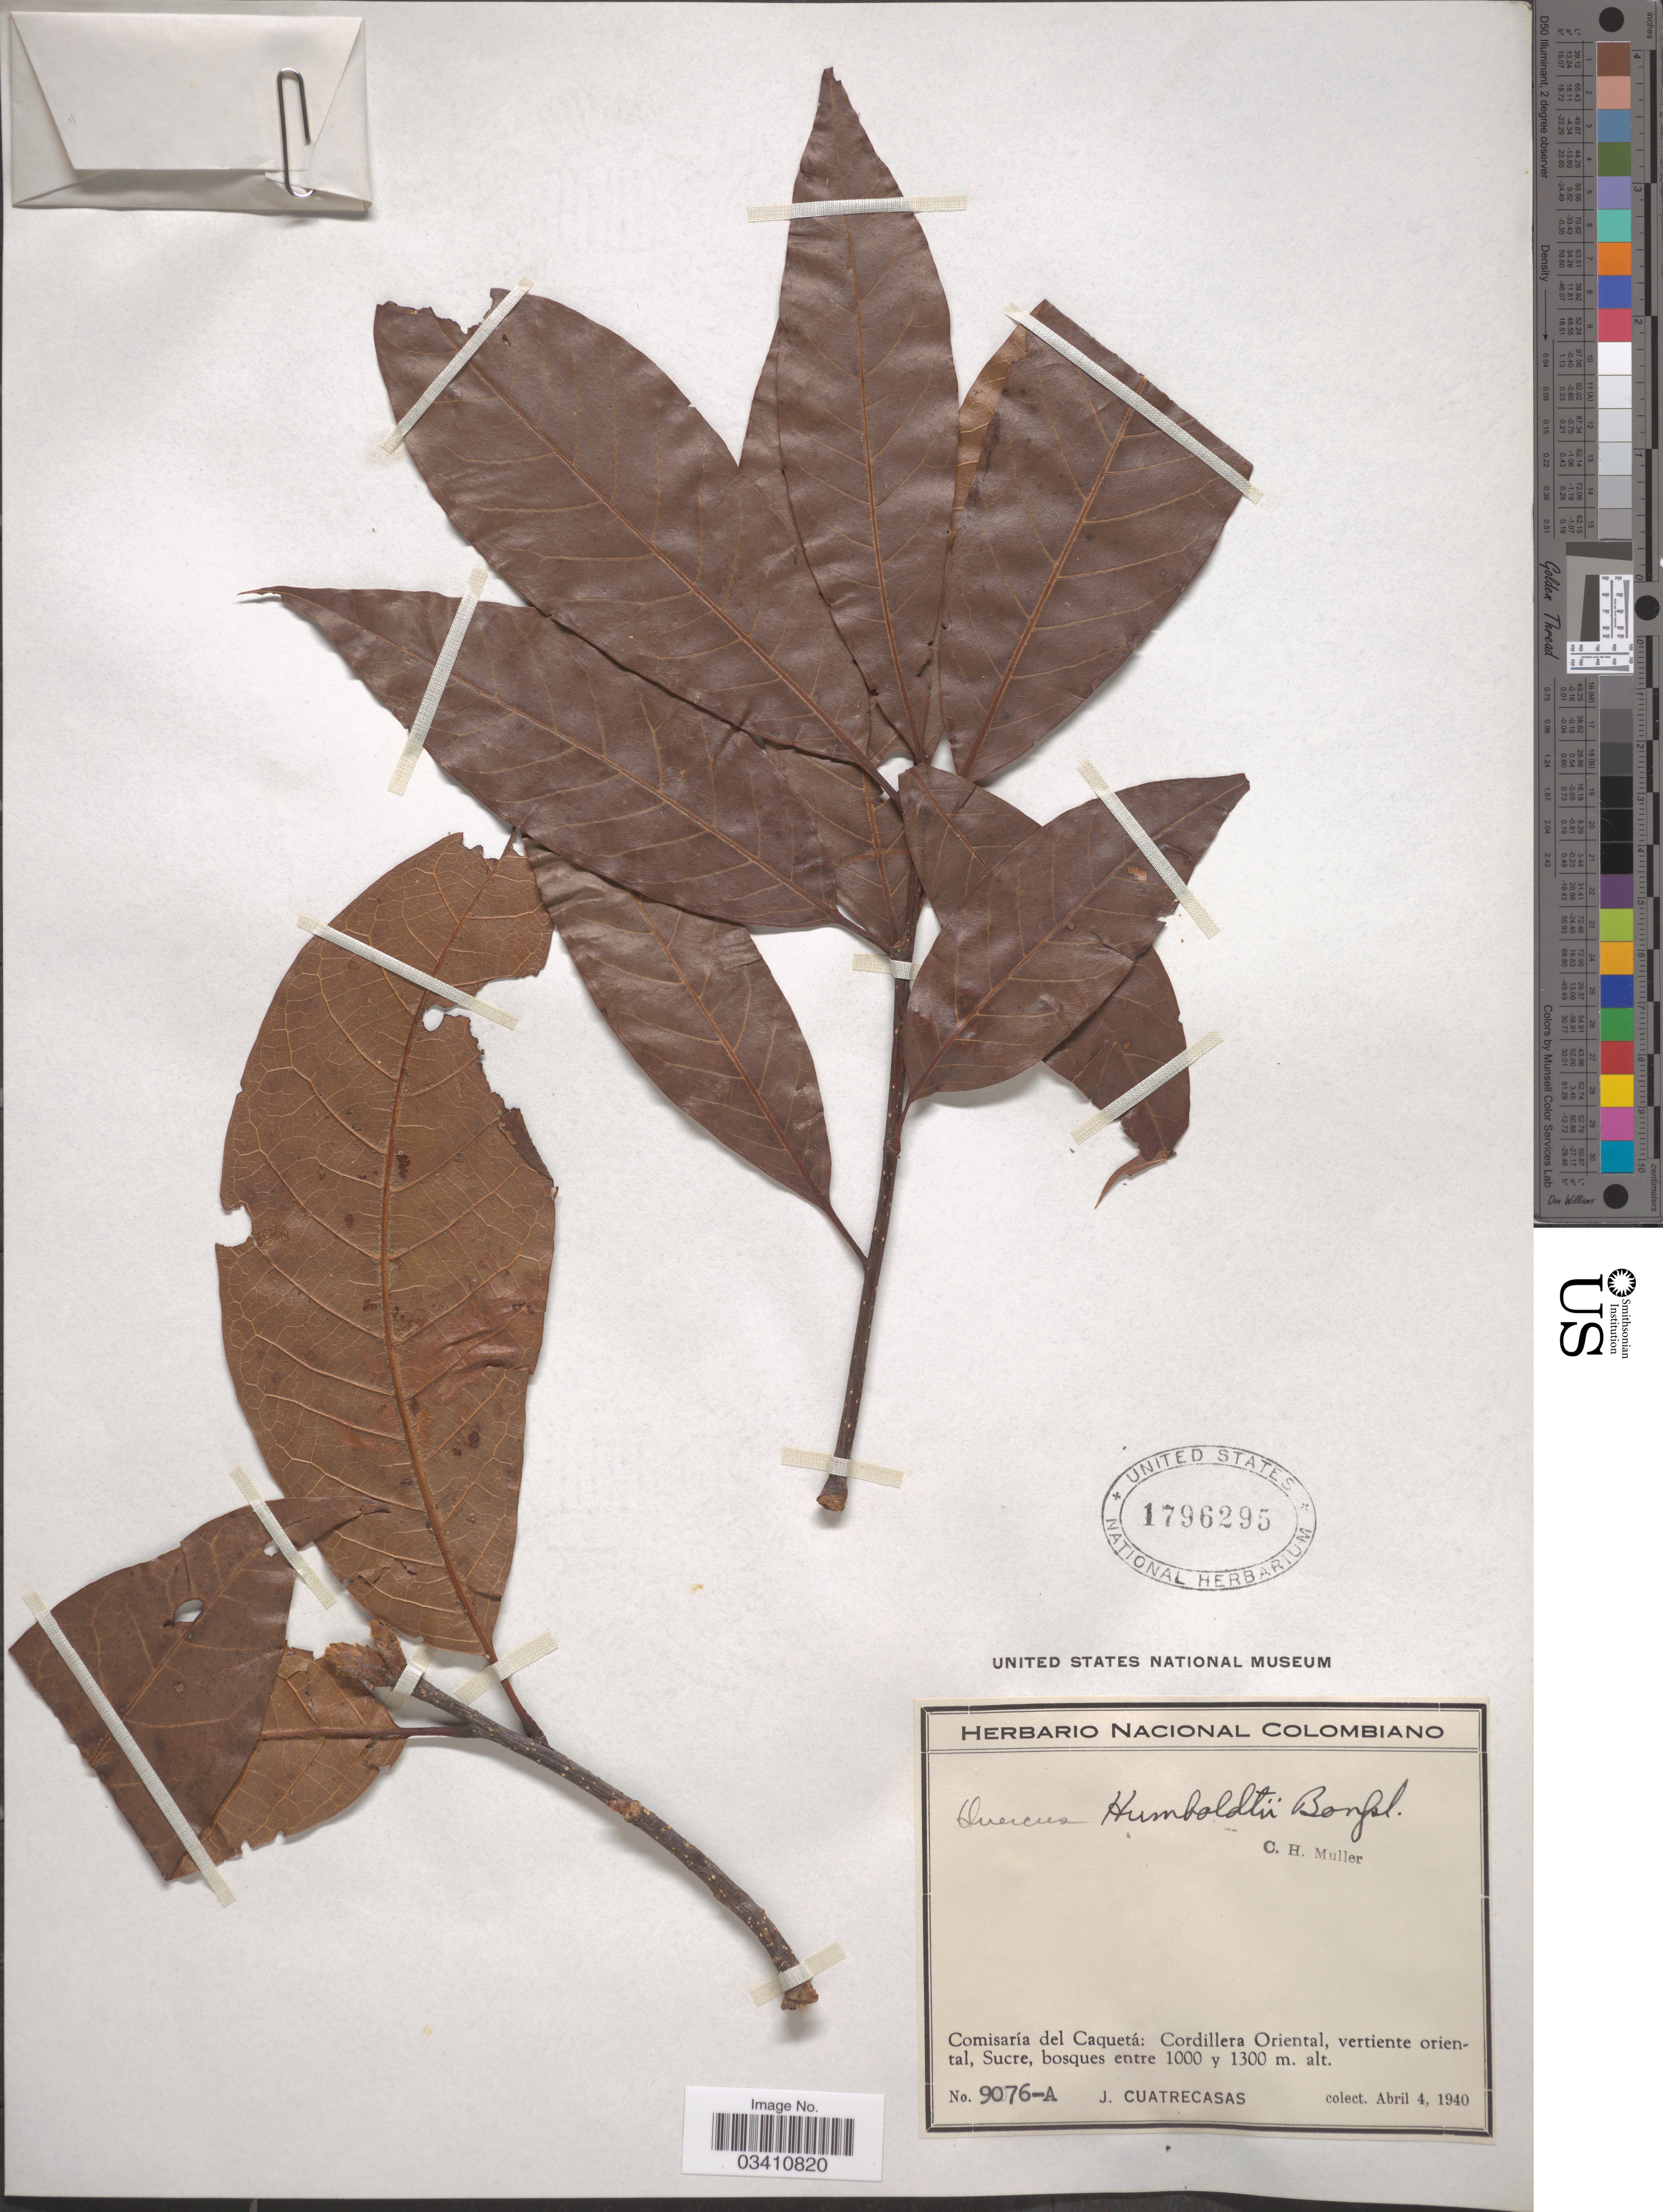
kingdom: Plantae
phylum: Tracheophyta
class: Magnoliopsida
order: Fagales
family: Fagaceae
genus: Quercus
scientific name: Quercus humboldtii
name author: Bonpl.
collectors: J. Cuatrecasas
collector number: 9076-A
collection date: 1940-04-04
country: Colombia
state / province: Caquetá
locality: Comisaría del Caquetá: Cordillera Oriental, vertiente oriental, Sucre.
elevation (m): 1000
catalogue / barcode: US 1796295